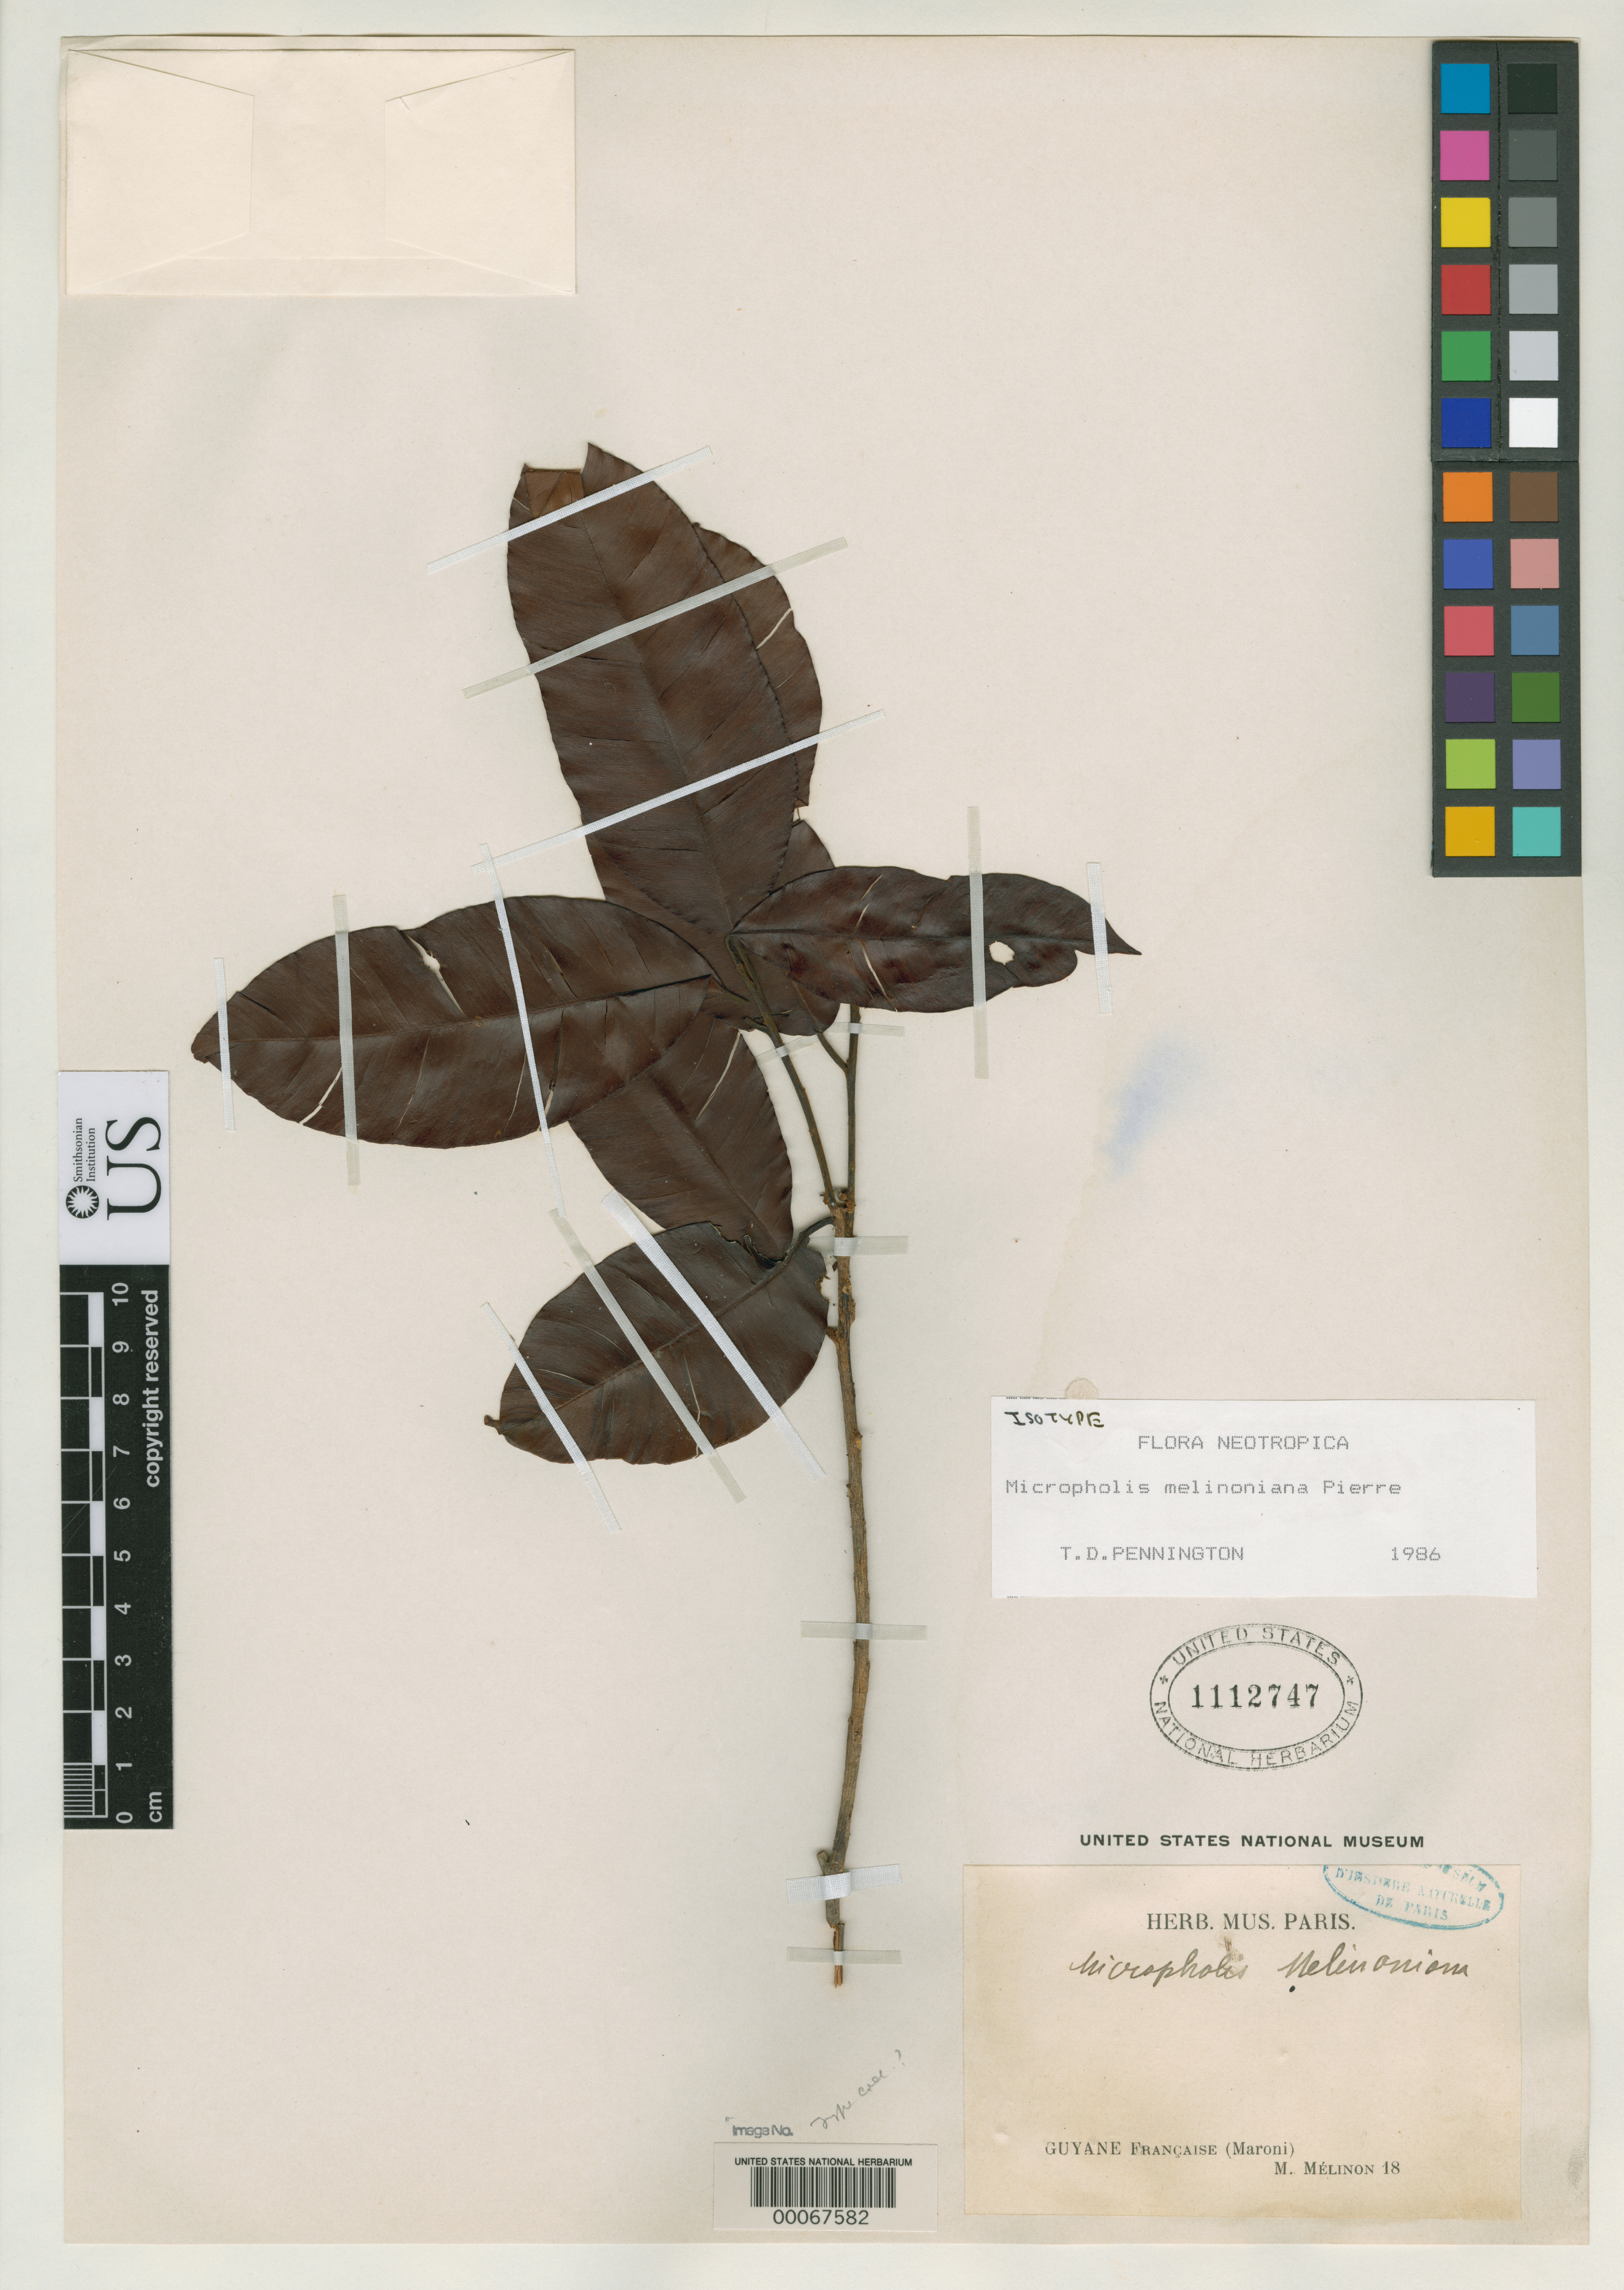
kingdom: Plantae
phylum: Tracheophyta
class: Magnoliopsida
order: Ericales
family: Sapotaceae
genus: Micropholis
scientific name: Micropholis melinoniana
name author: Pierre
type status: Type Fragment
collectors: M. Melinon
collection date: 1863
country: French Guiana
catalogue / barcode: US 1112747